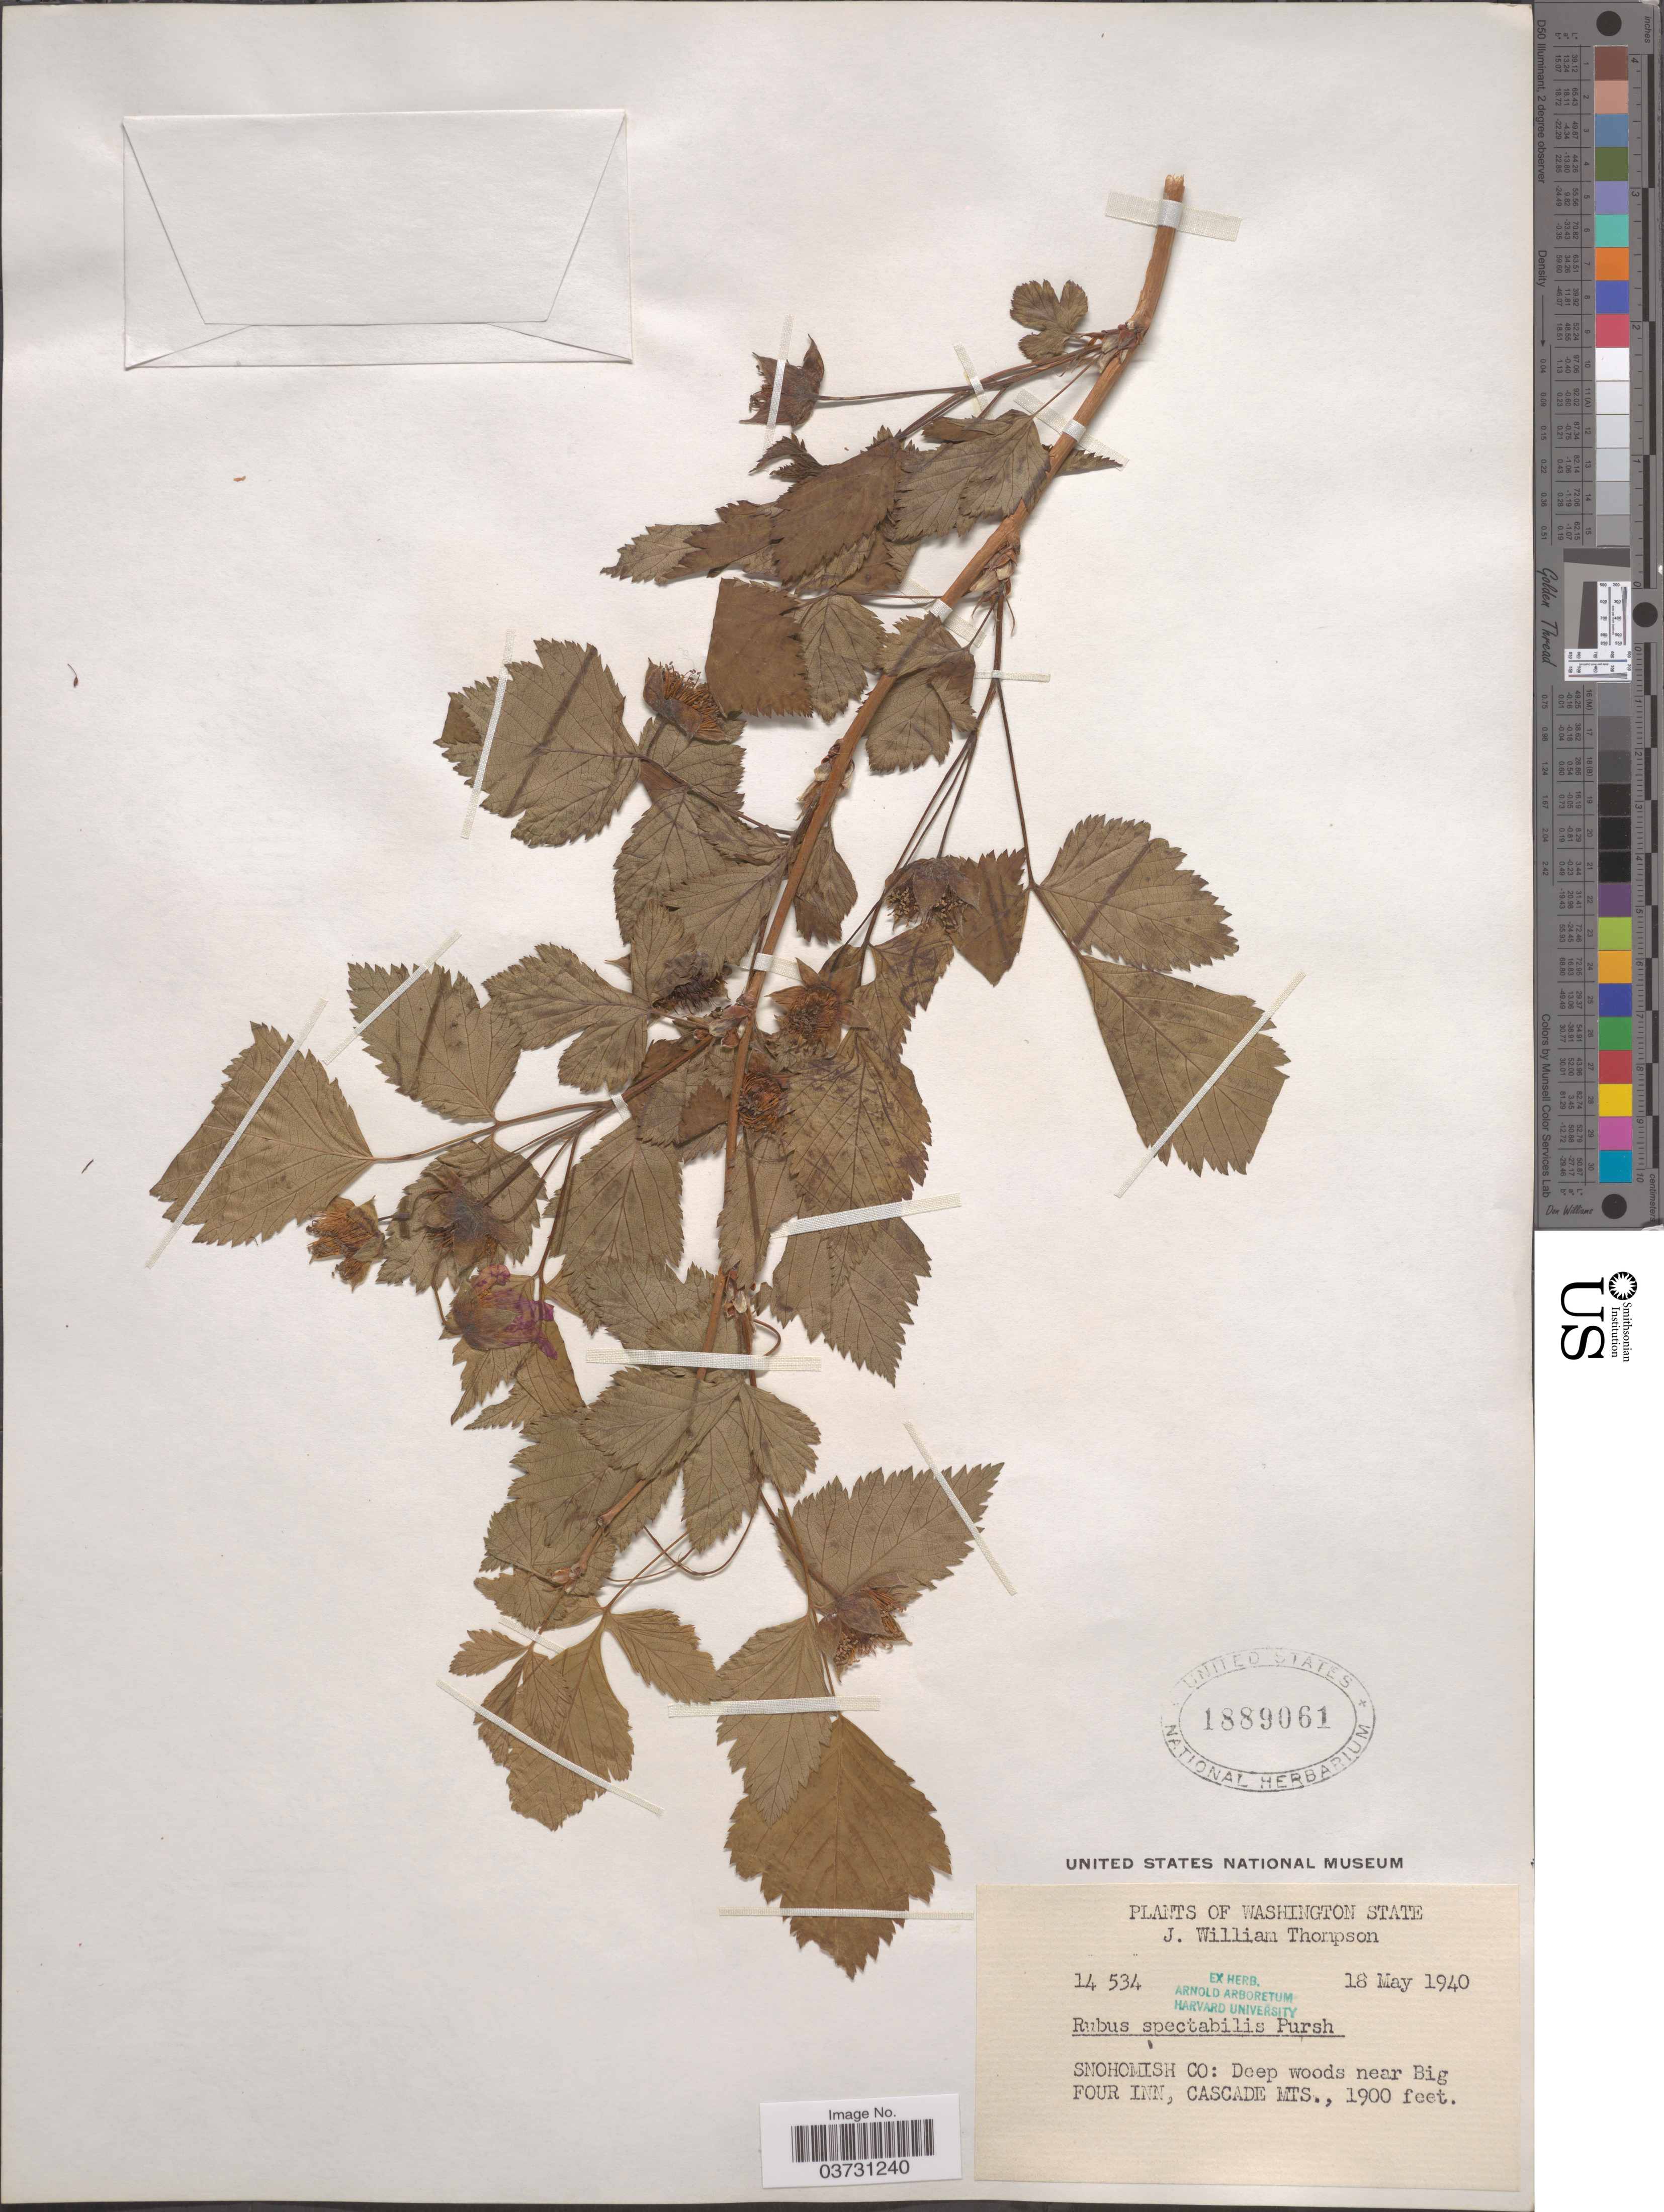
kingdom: Plantae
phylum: Tracheophyta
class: Magnoliopsida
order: Rosales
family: Rosaceae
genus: Rubus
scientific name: Rubus spectabilis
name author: Pursh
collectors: J. W. Thompson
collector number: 14 534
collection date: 1940-05-18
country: United States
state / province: Washington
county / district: Snohomish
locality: Snohomish Co: Deep woods near Big Four Inn, Cascade Mts.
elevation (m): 579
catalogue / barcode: US 1889061